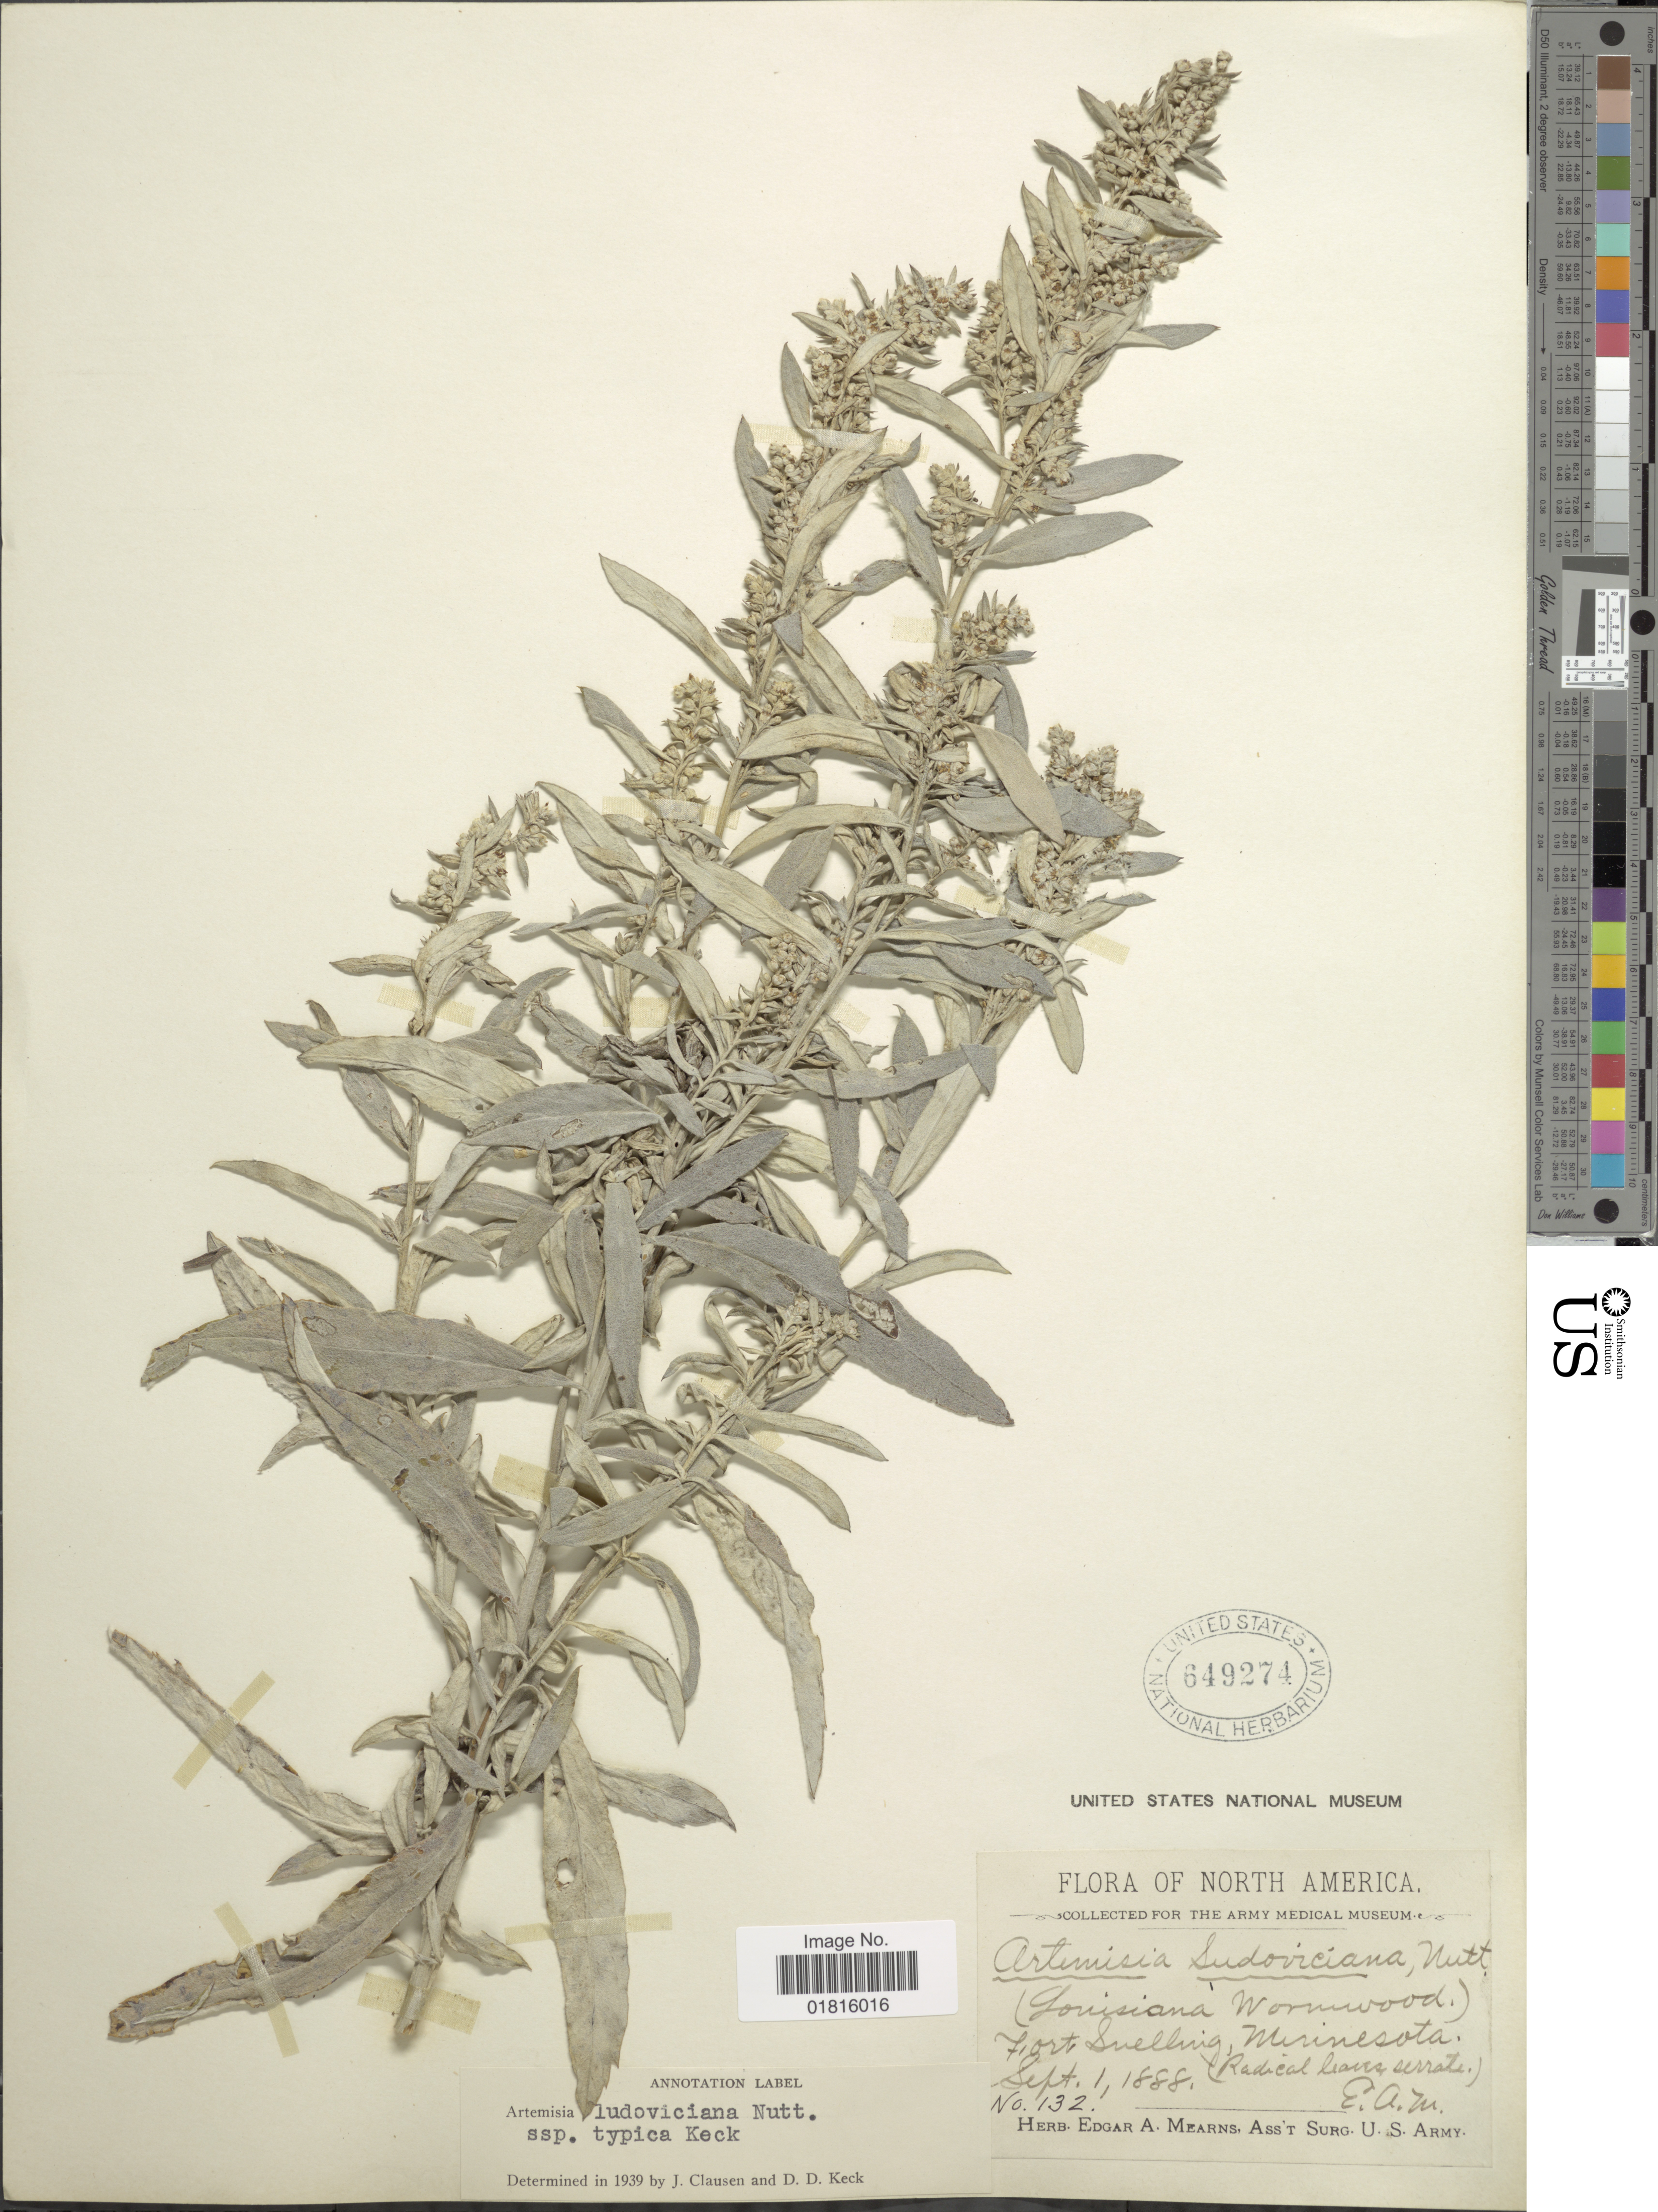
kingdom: Plantae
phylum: Tracheophyta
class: Magnoliopsida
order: Asterales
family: Asteraceae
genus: Artemisia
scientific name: Artemisia ludoviciana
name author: Nutt.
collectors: E. A. Mearns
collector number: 132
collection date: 1888-09-01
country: United States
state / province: Minnesota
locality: North America, Fort Snelling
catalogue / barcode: US 649274